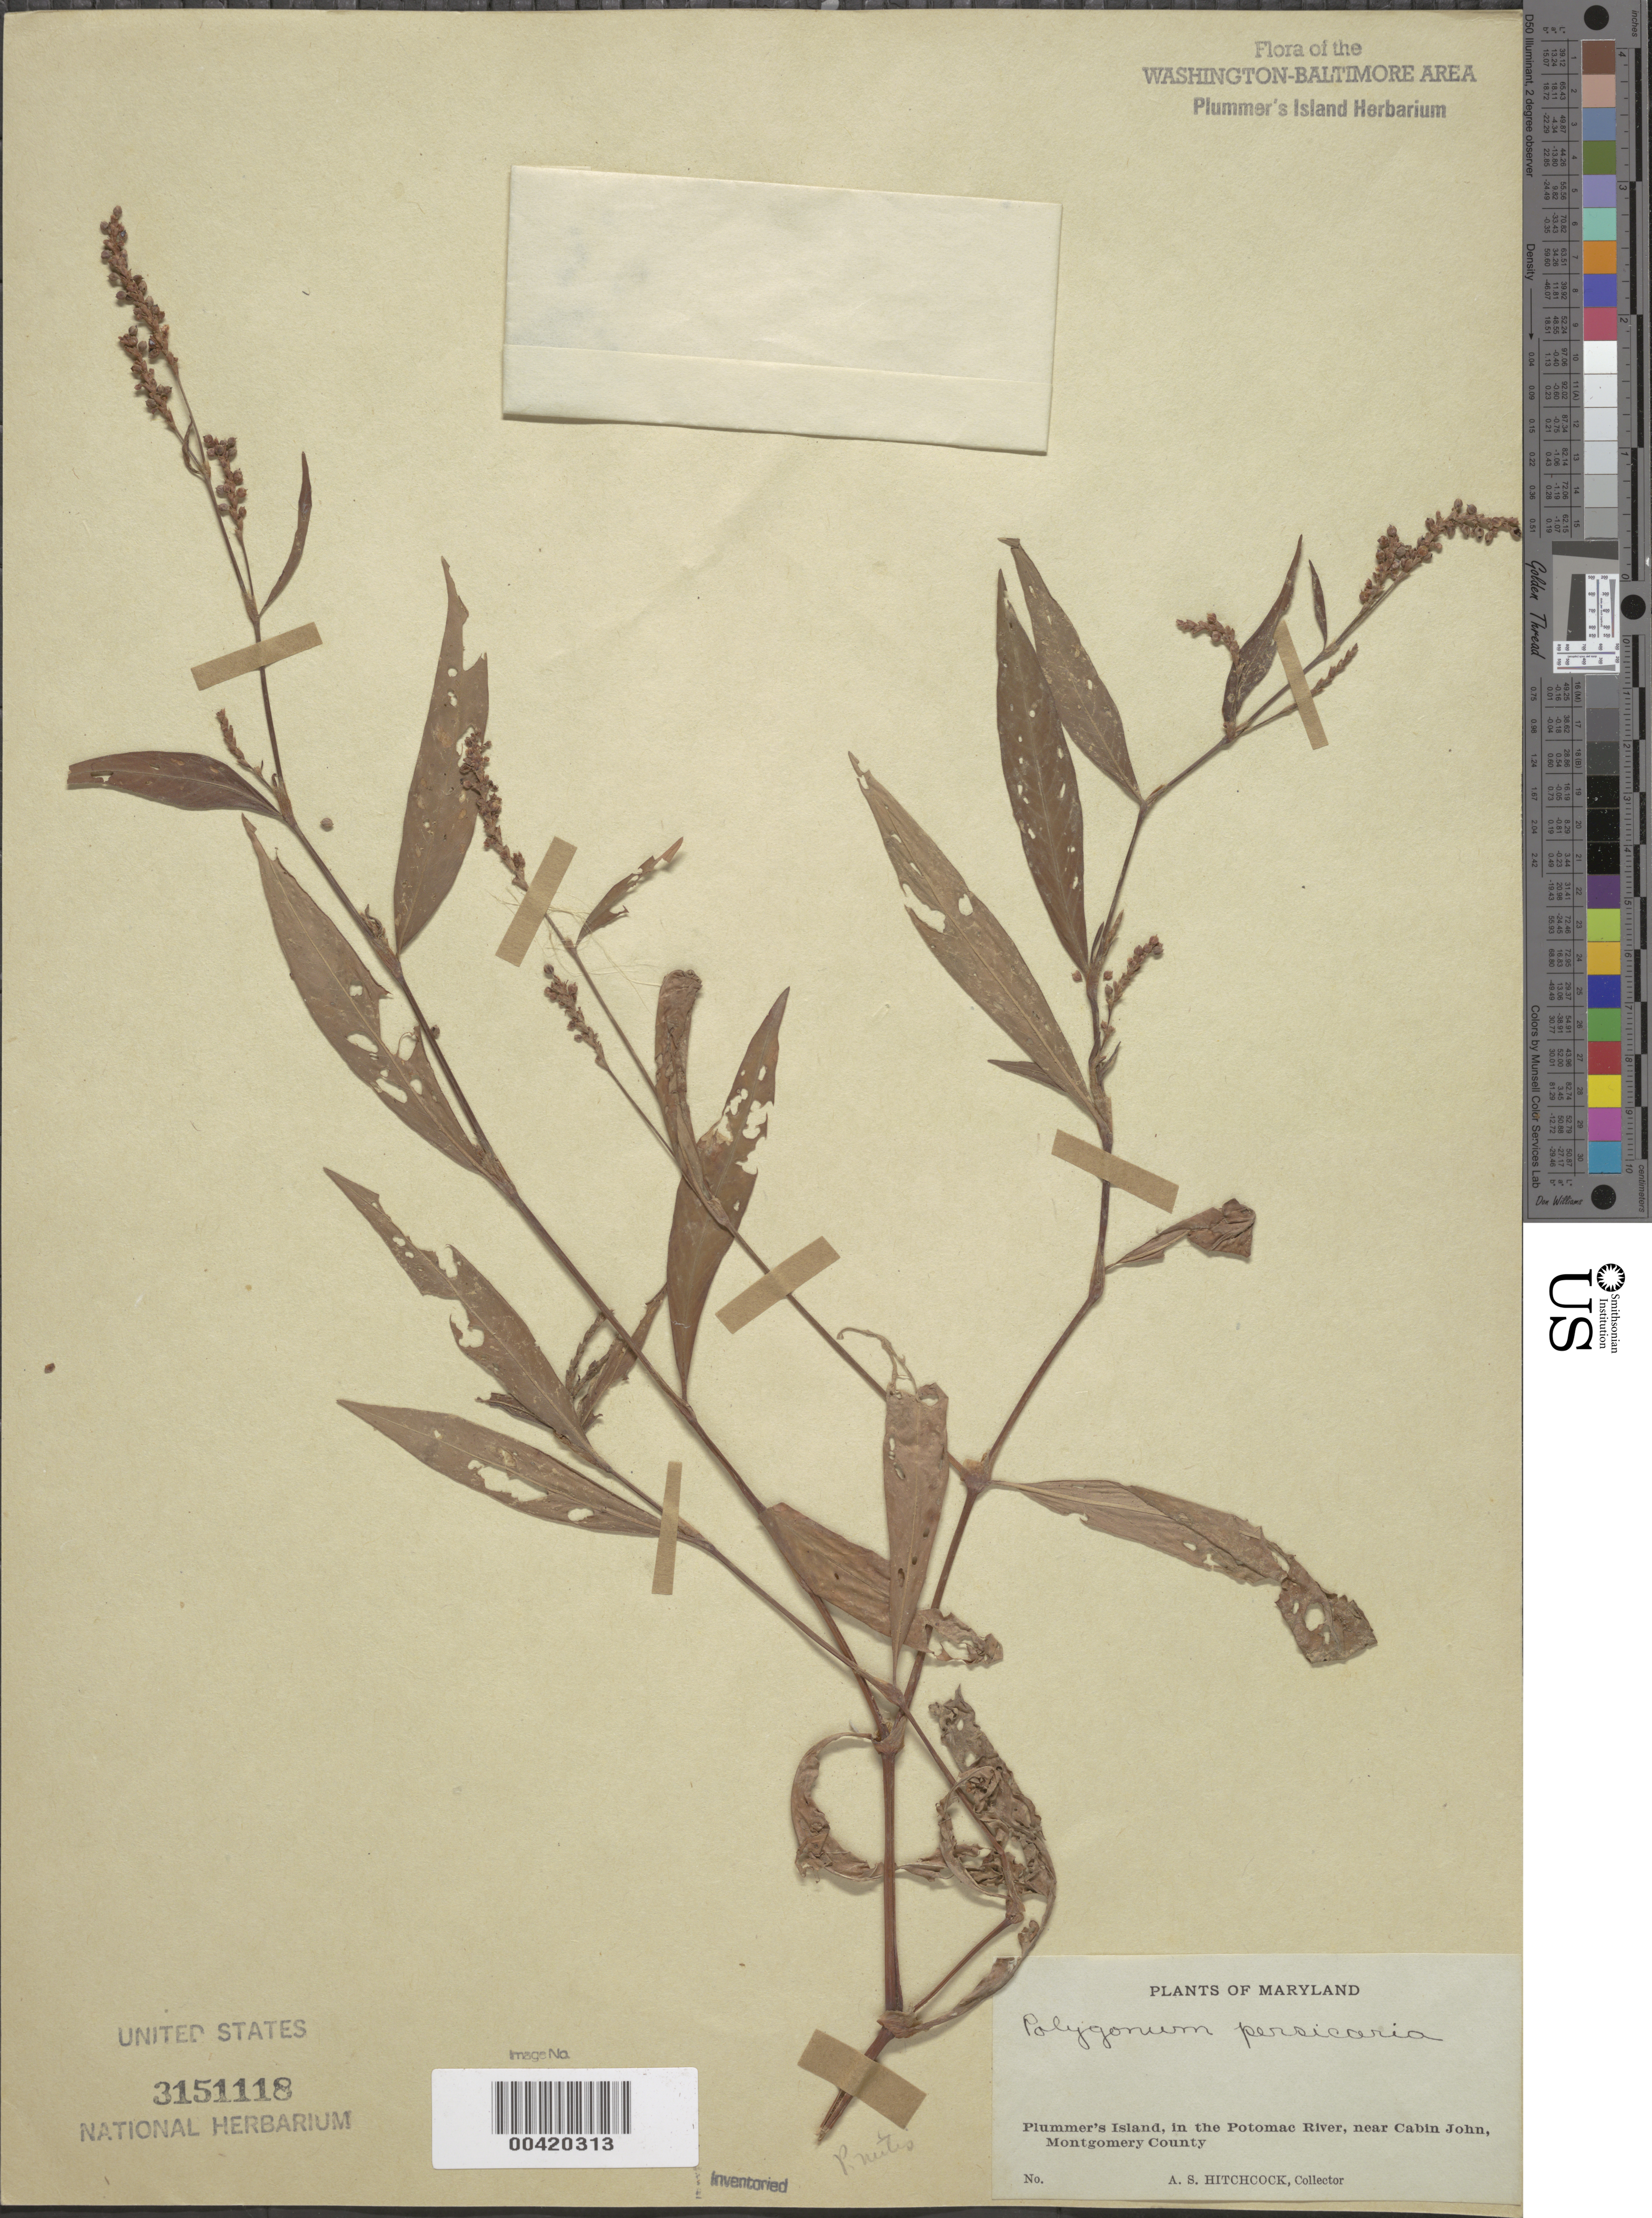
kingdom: Plantae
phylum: Tracheophyta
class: Magnoliopsida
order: Caryophyllales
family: Polygonaceae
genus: Persicaria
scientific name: Persicaria maculosa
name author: S.F. Gray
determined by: Atha, D. E.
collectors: A. S. Hitchcock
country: United States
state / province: Maryland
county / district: Montgomery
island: Plummers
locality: Plummer's Island C. & O. Canal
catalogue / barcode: US 3151118